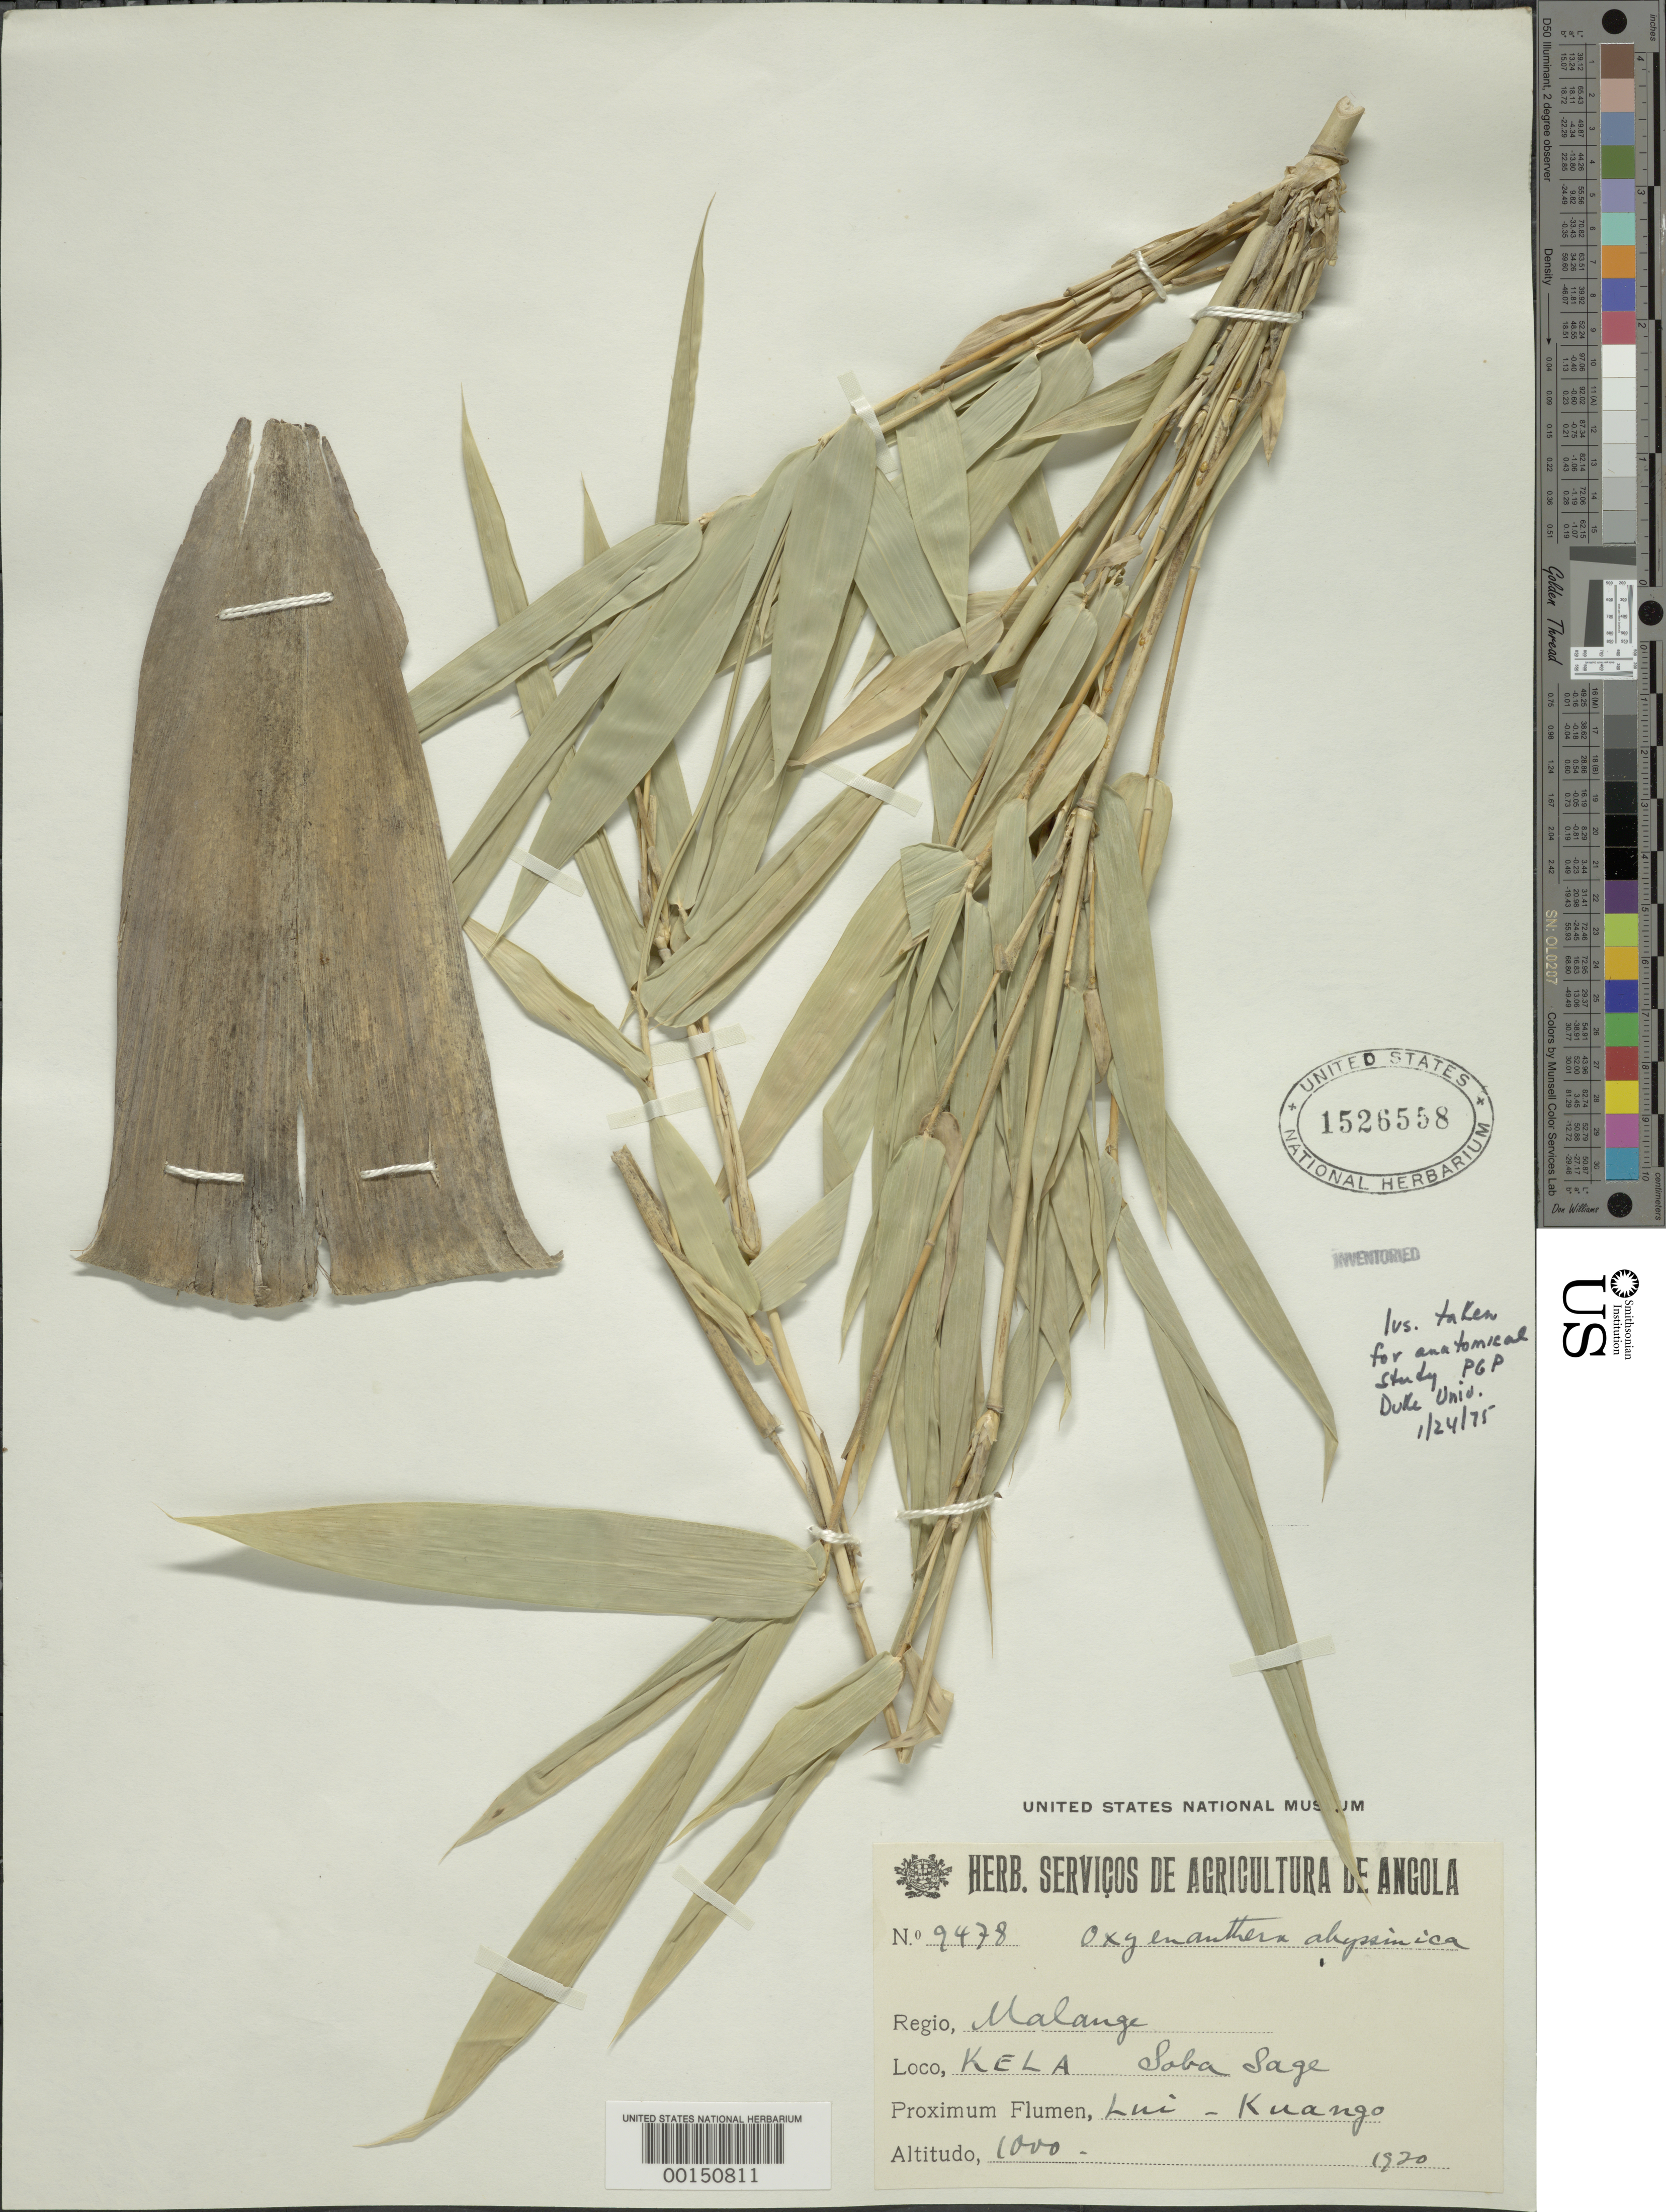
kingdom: Plantae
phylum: Tracheophyta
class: Liliopsida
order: Poales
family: Poaceae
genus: Oxytenanthera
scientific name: Oxytenanthera abyssinica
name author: (A. Rich.) Munro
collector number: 9478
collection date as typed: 1920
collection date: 1920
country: Angola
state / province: Malange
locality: Kela, saba sage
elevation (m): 1000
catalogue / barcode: US 1526558